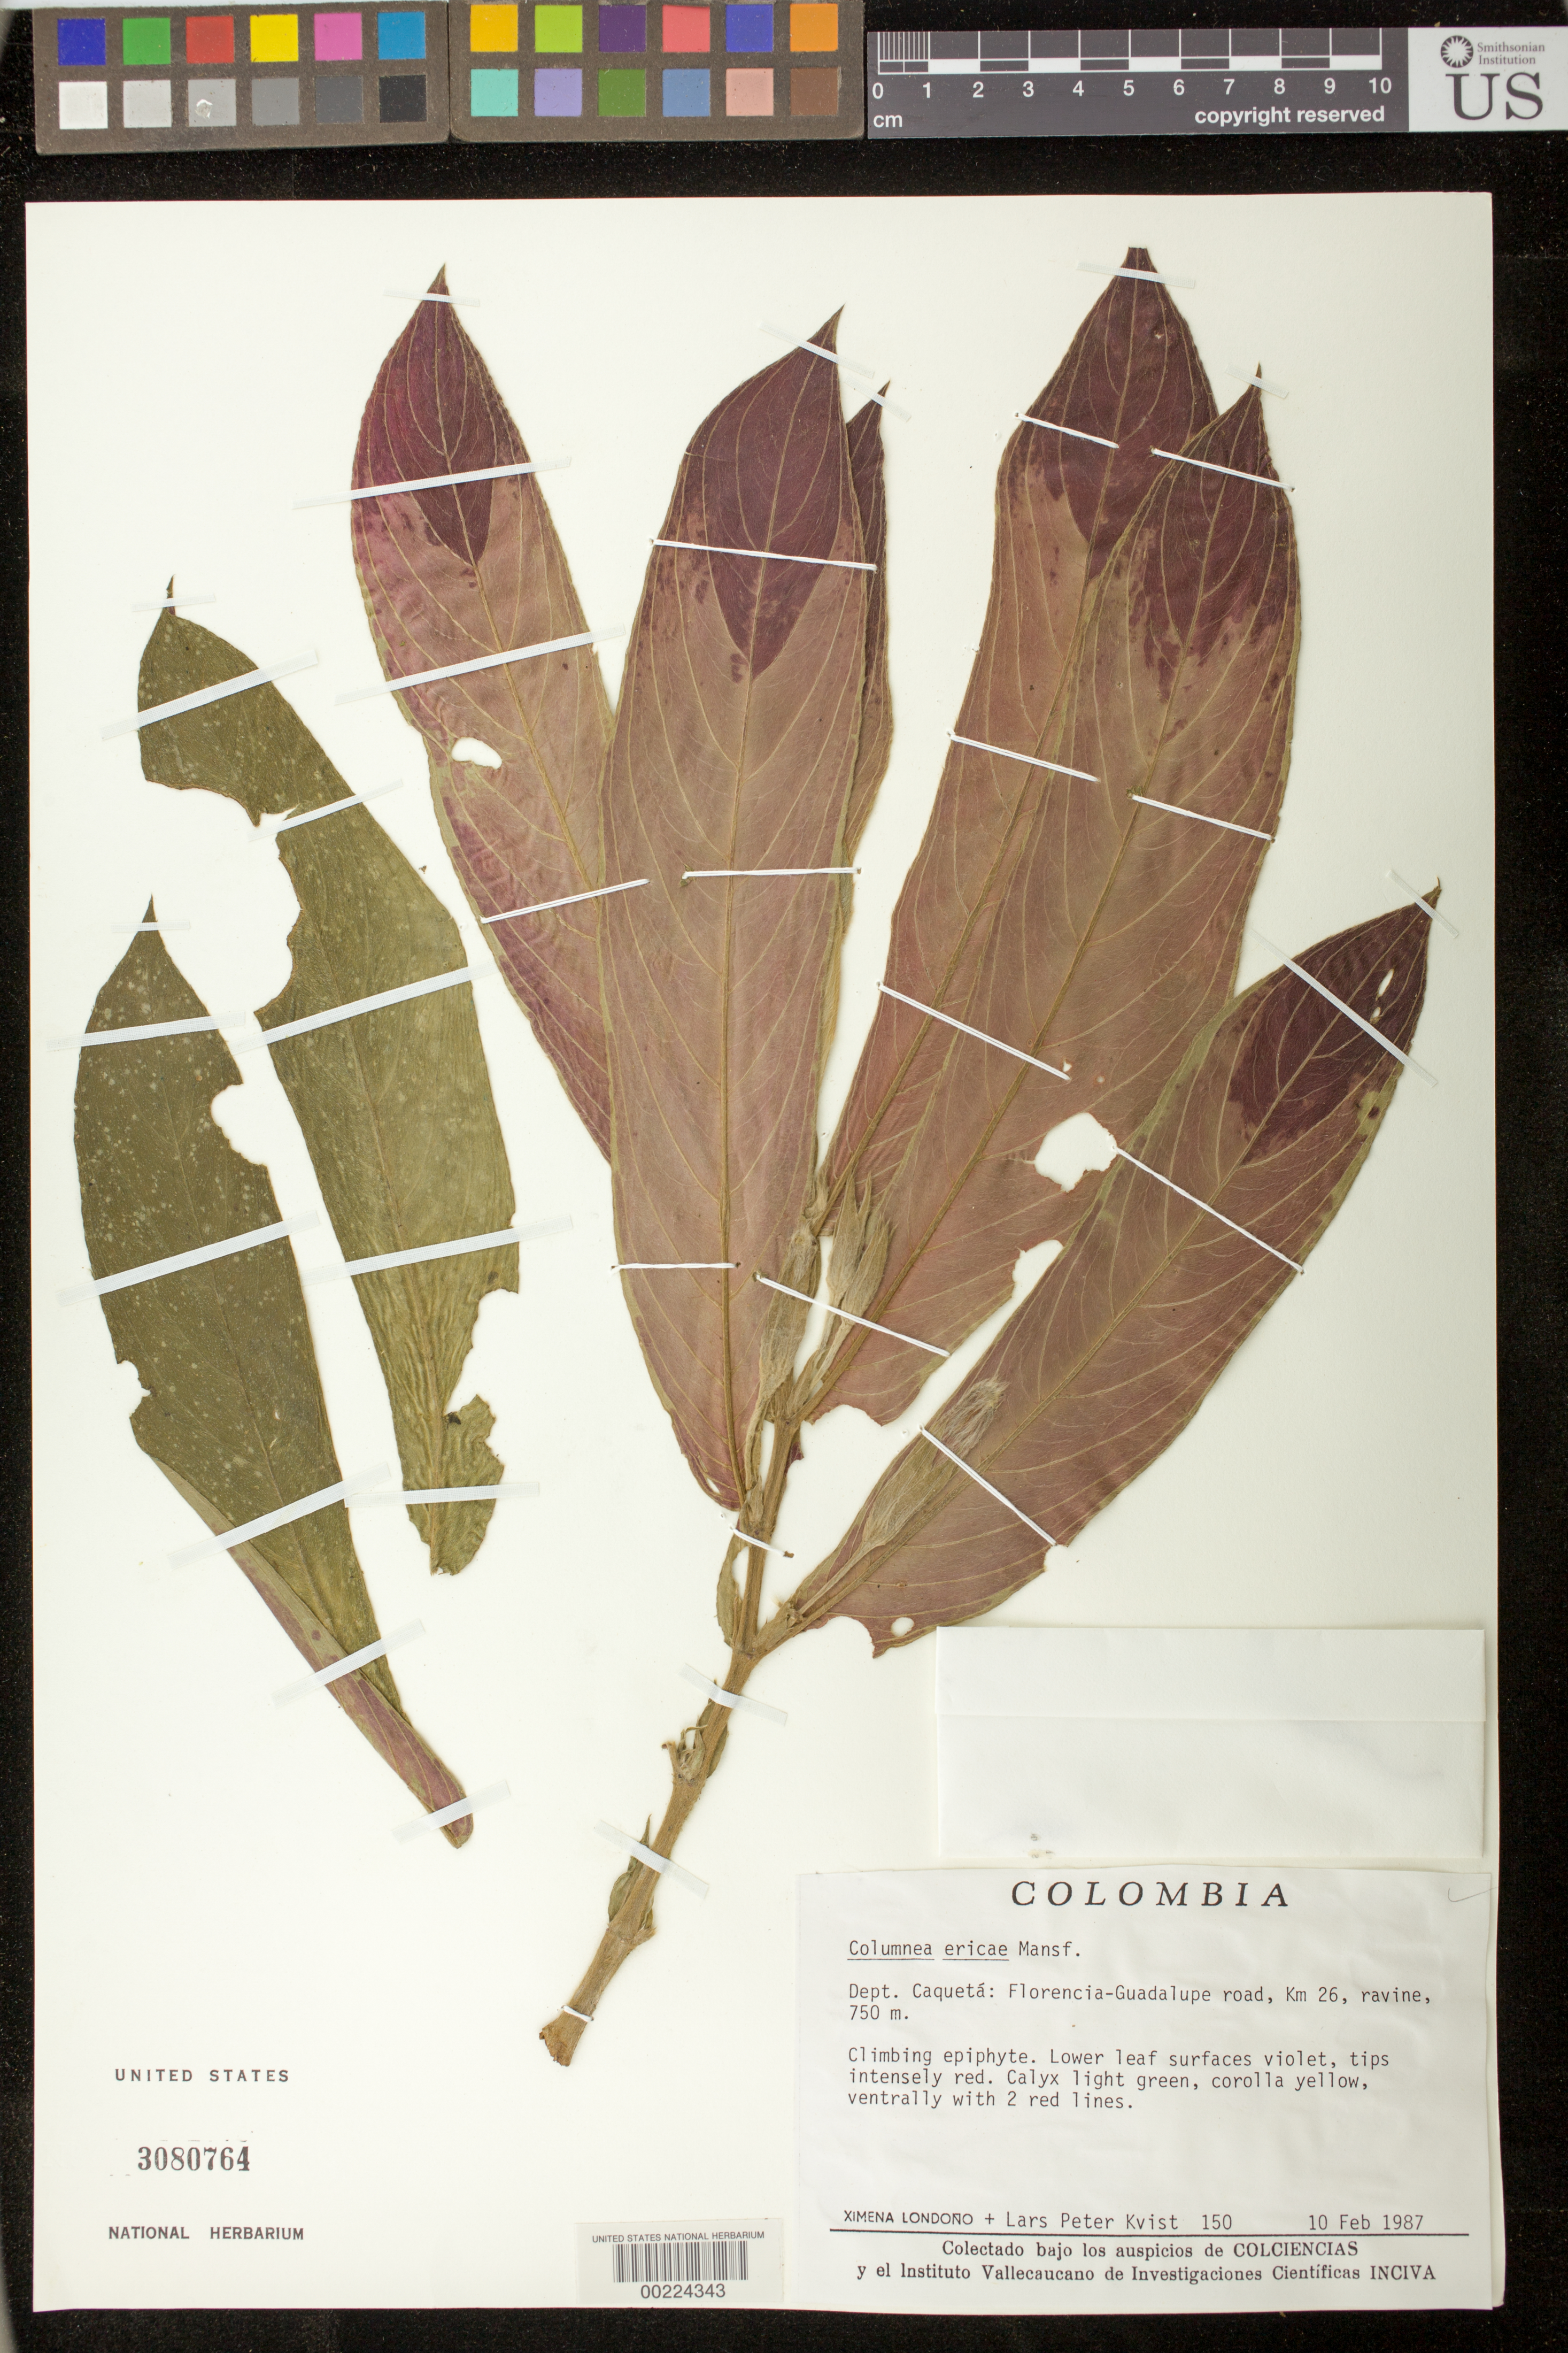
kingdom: Plantae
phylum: Tracheophyta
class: Magnoliopsida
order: Lamiales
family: Gesneriaceae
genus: Columnea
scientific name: Columnea ericae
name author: Mansf.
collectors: X. Londoño & L. P. Kvist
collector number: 150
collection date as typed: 10 Feb 1987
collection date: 1987-02-10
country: Colombia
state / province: Caquetá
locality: Florencia - Guadalupe road, km 26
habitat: Ravine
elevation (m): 750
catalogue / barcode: US 3080764